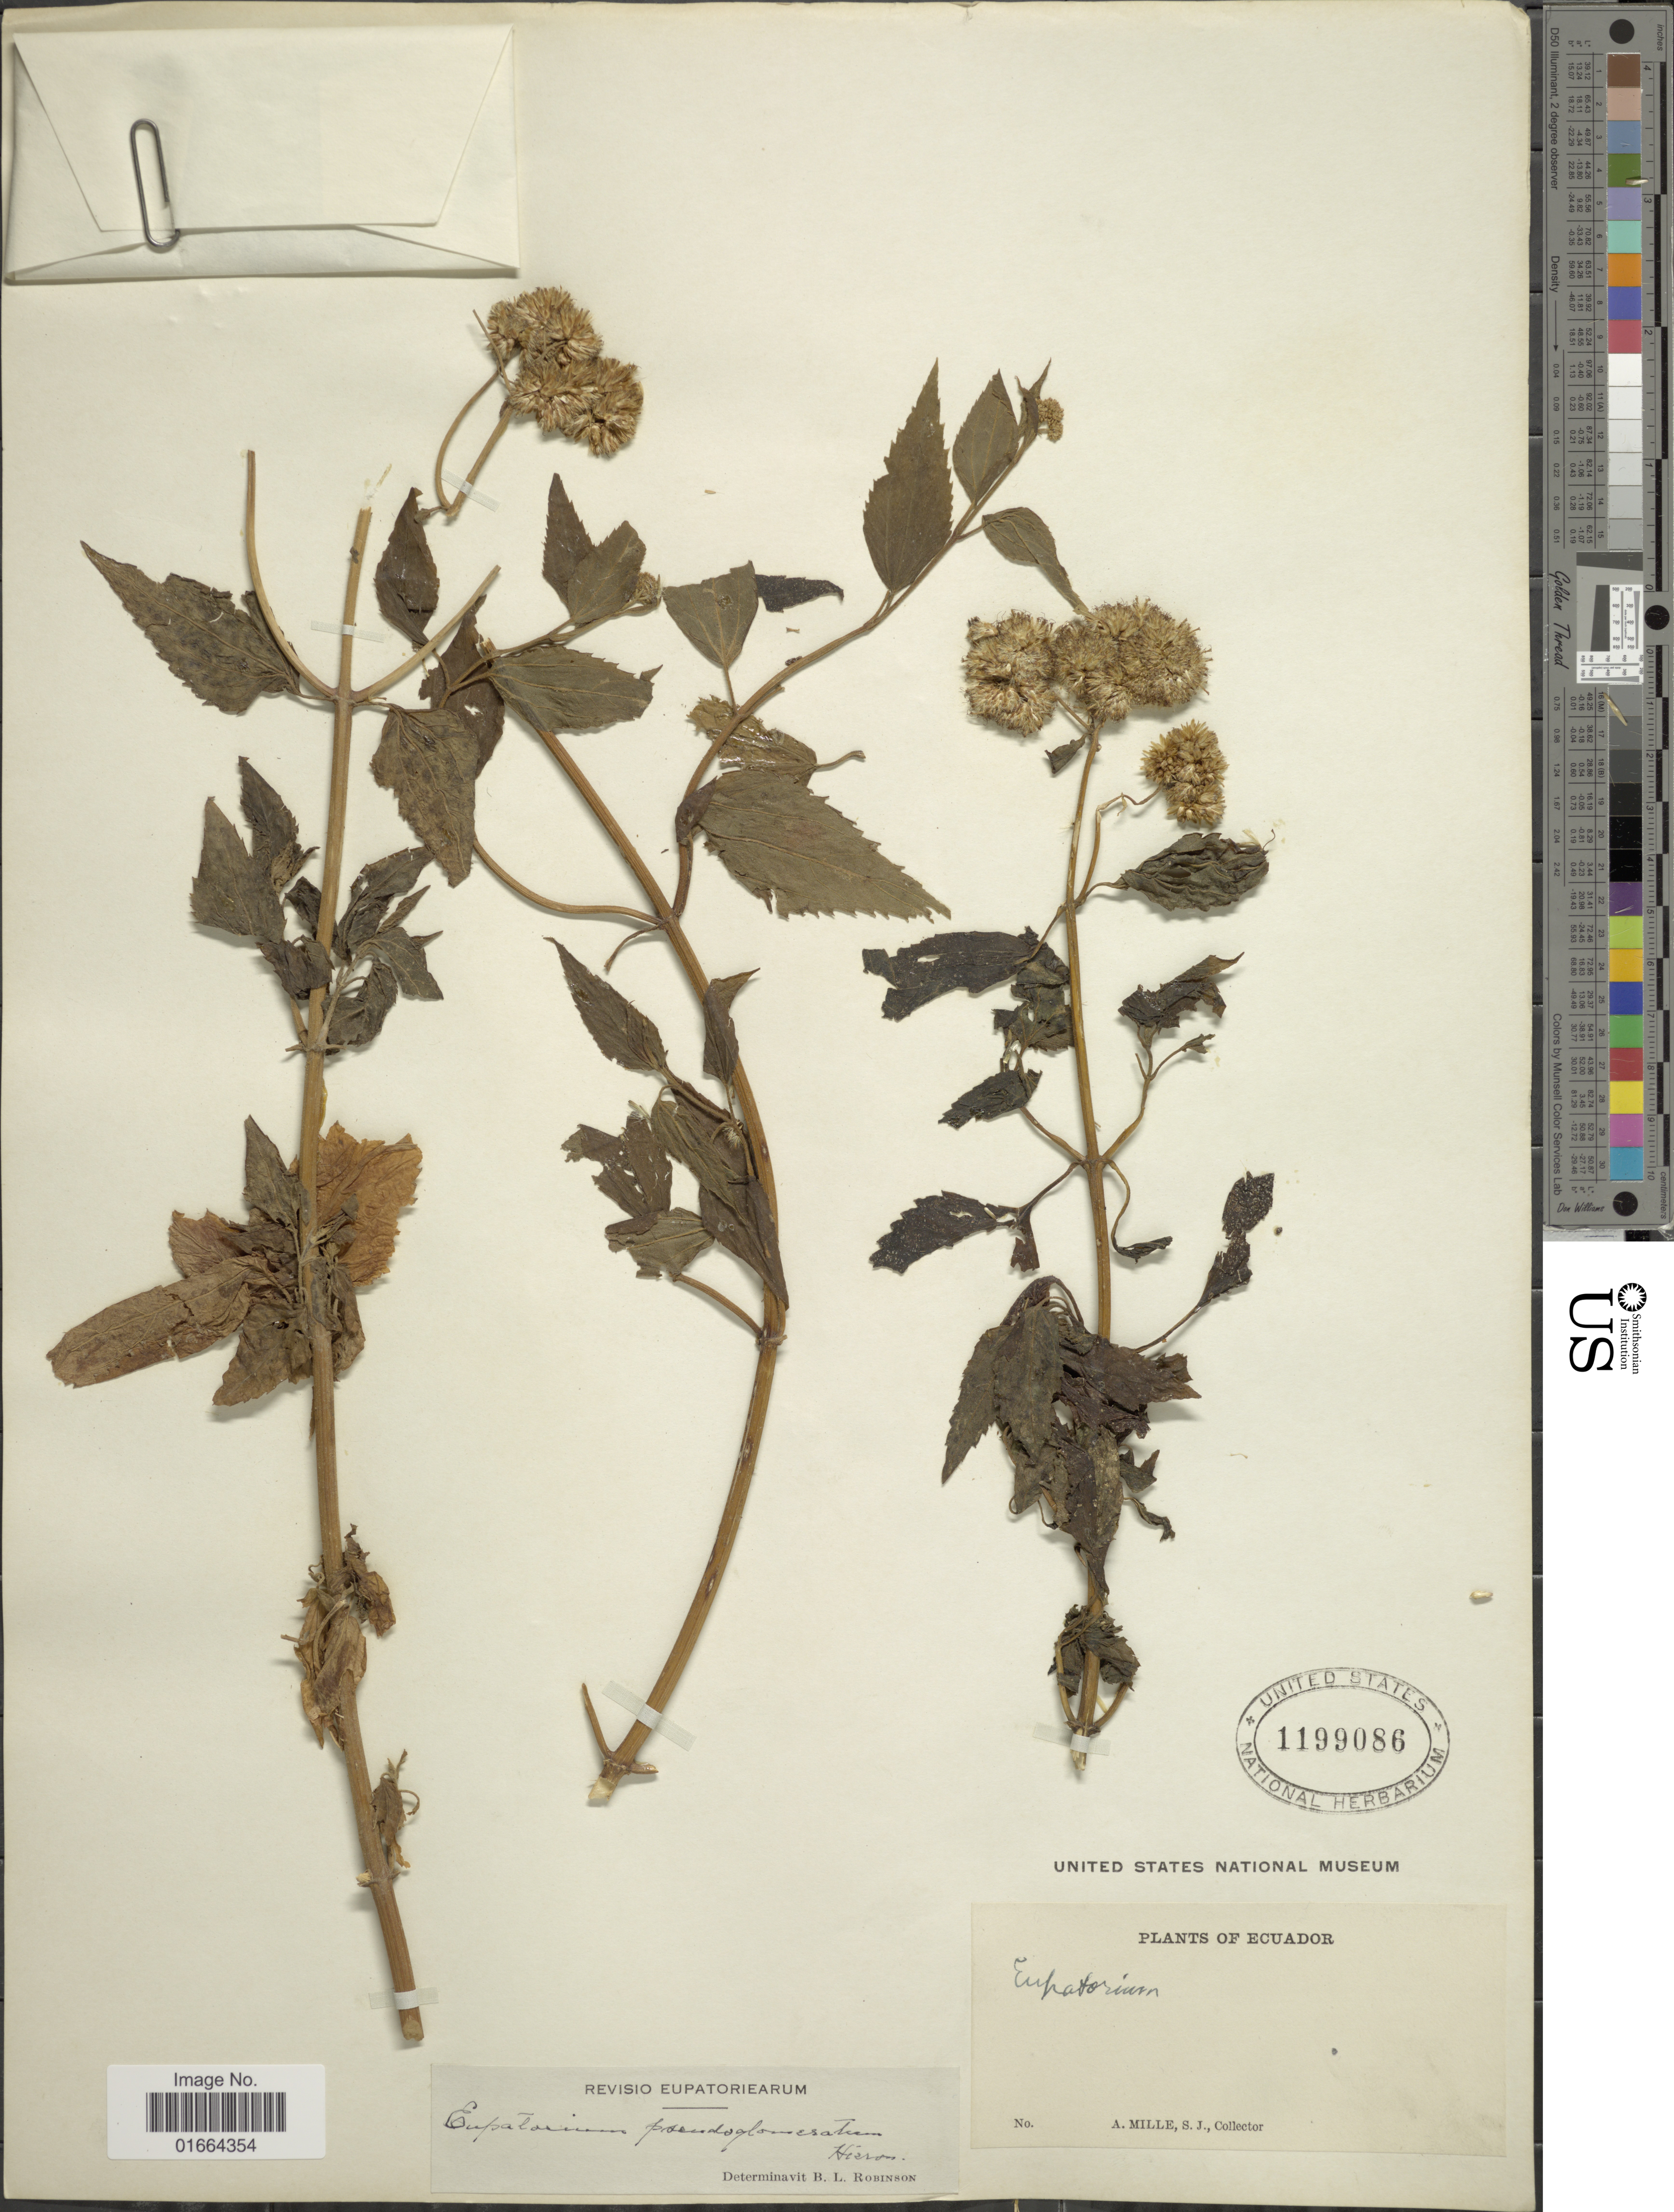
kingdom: Plantae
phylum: Tracheophyta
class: Magnoliopsida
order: Asterales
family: Asteraceae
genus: Asplundianthus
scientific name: Asplundianthus pseudoglomeratus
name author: (Hieron. in Sodiro) R.M. King & H. Rob.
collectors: A. Mille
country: Ecuador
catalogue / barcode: US 1199086